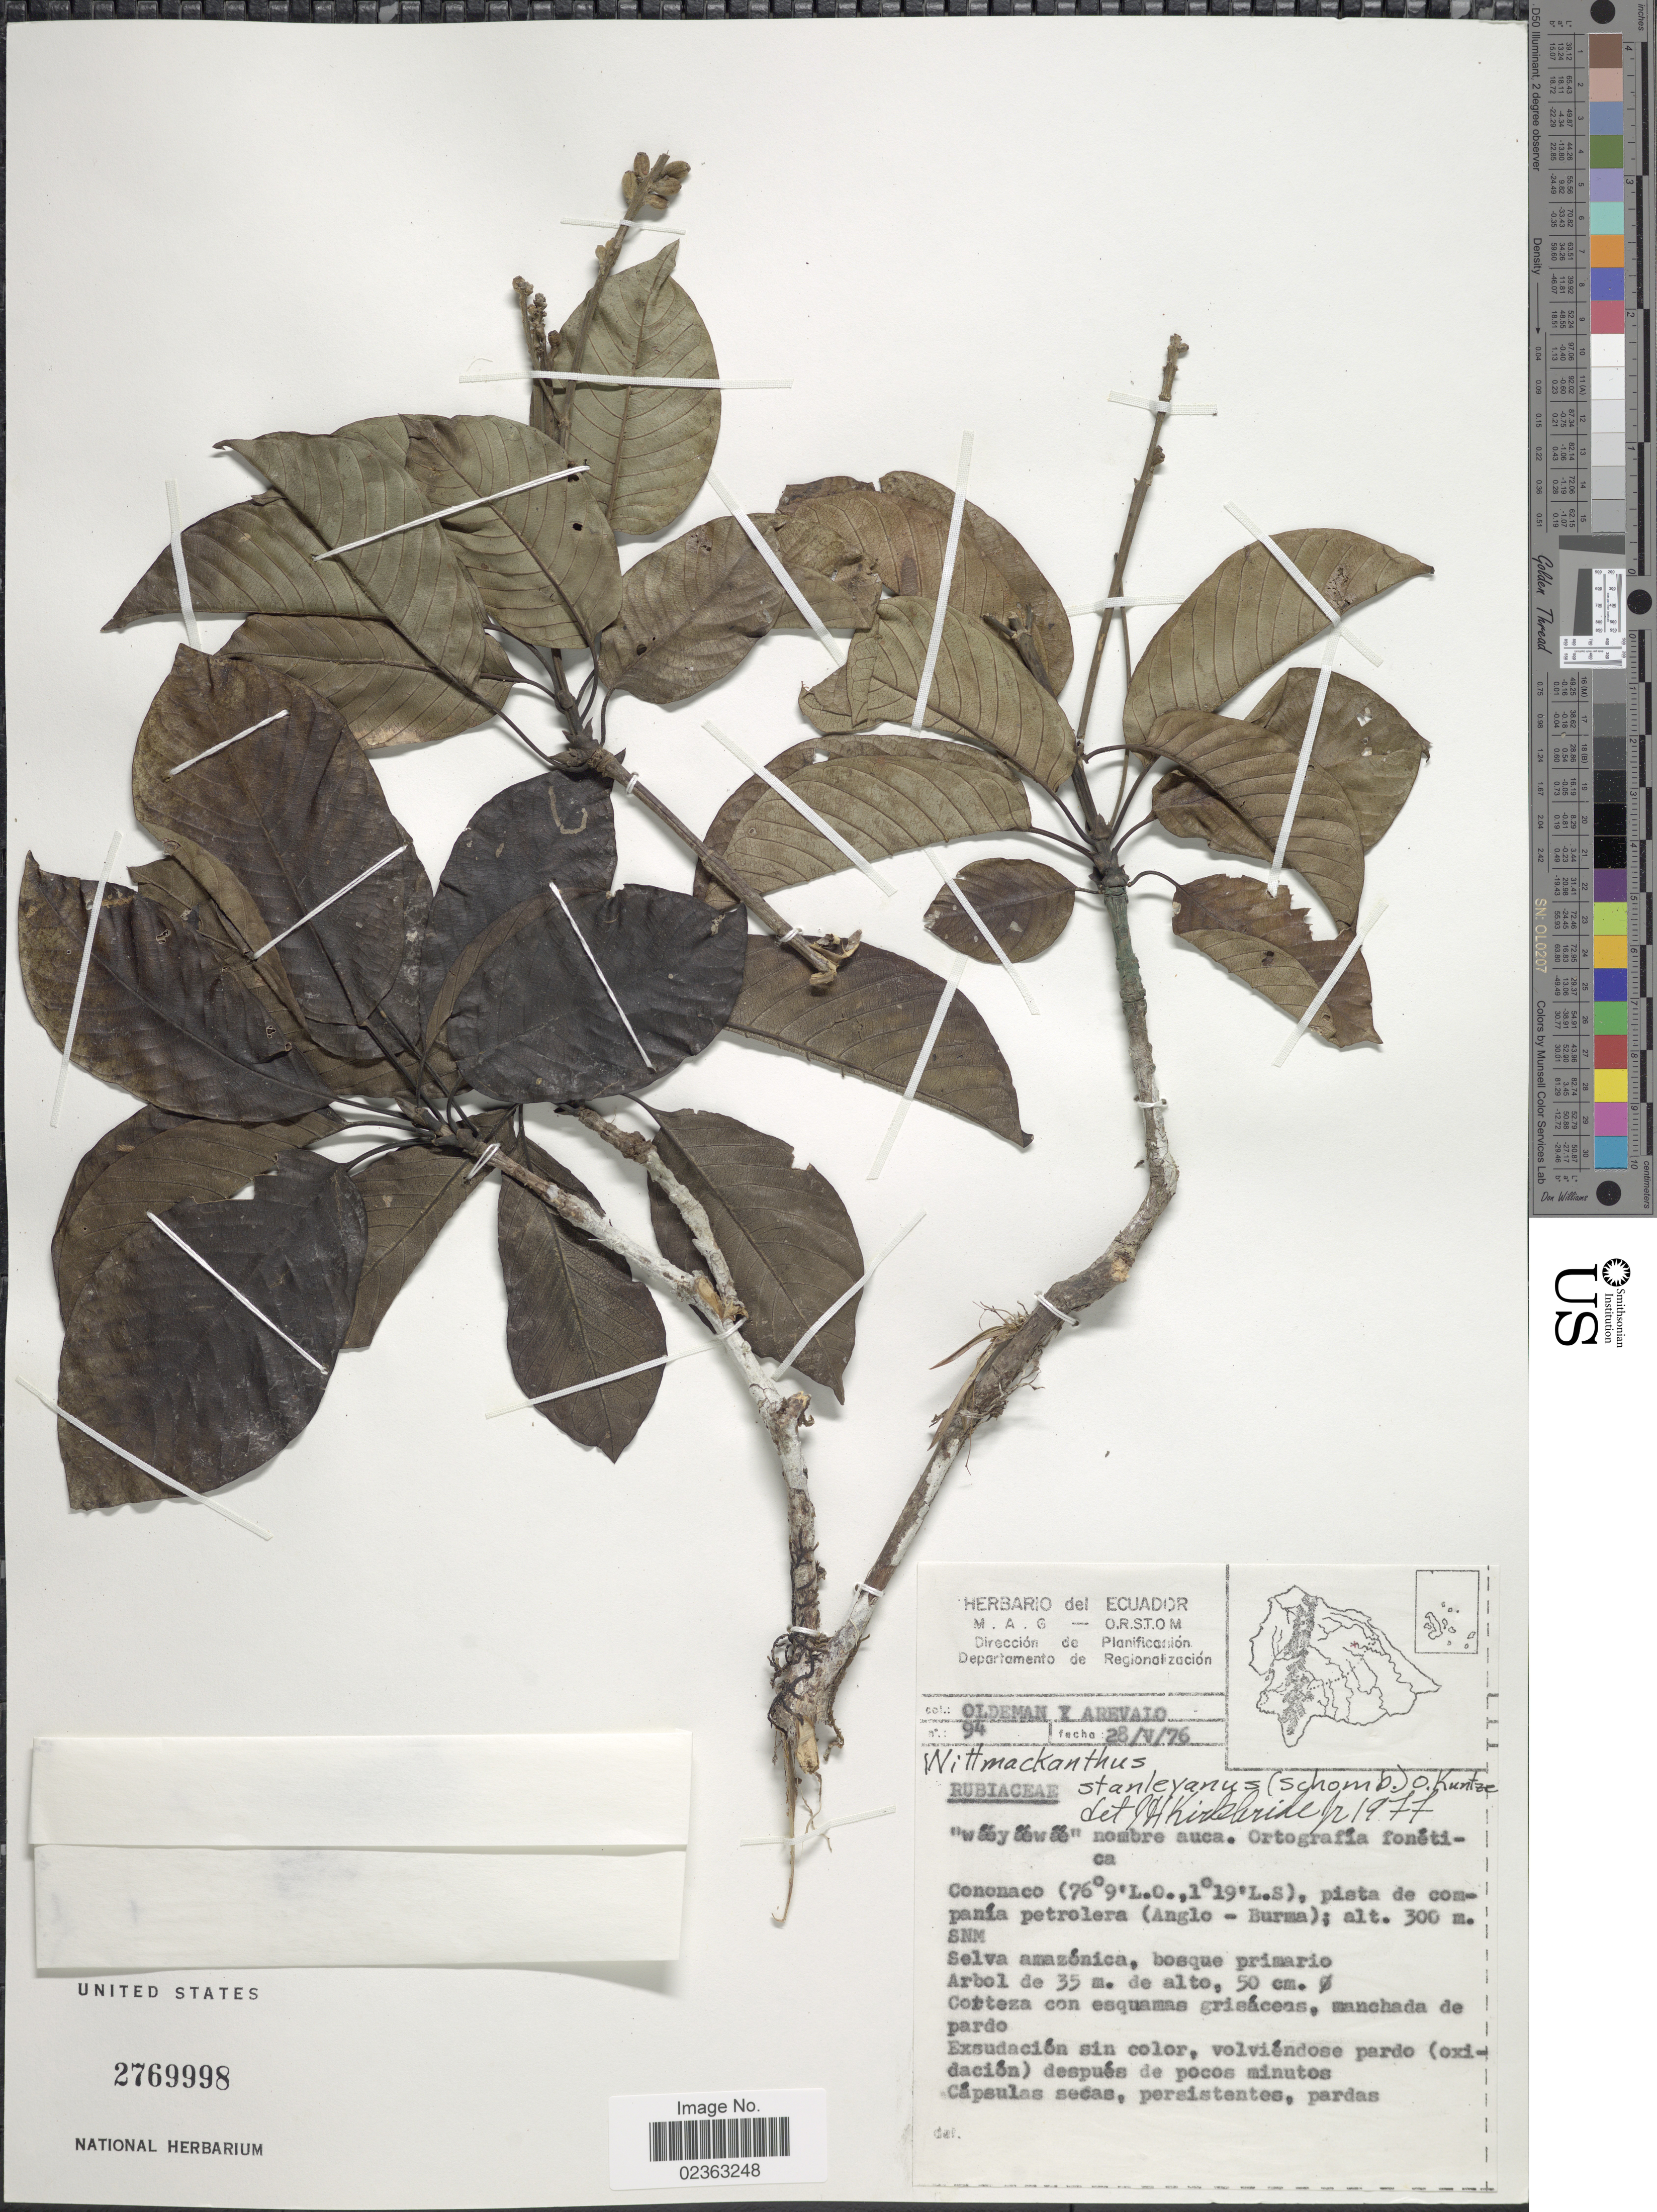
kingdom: Plantae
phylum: Tracheophyta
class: Magnoliopsida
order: Gentianales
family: Rubiaceae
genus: Wittmackanthus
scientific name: Wittmackanthus stanleyanus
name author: (R.H. Schomb.) Kuntze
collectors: -- Oldeman & -. Arevalo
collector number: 94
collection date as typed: Transcribed d/m/y: 28/5/76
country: Ecuador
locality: Cononaco, pista de compania petrolera (Anglo-Burma); SNM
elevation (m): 300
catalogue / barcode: US 2769998